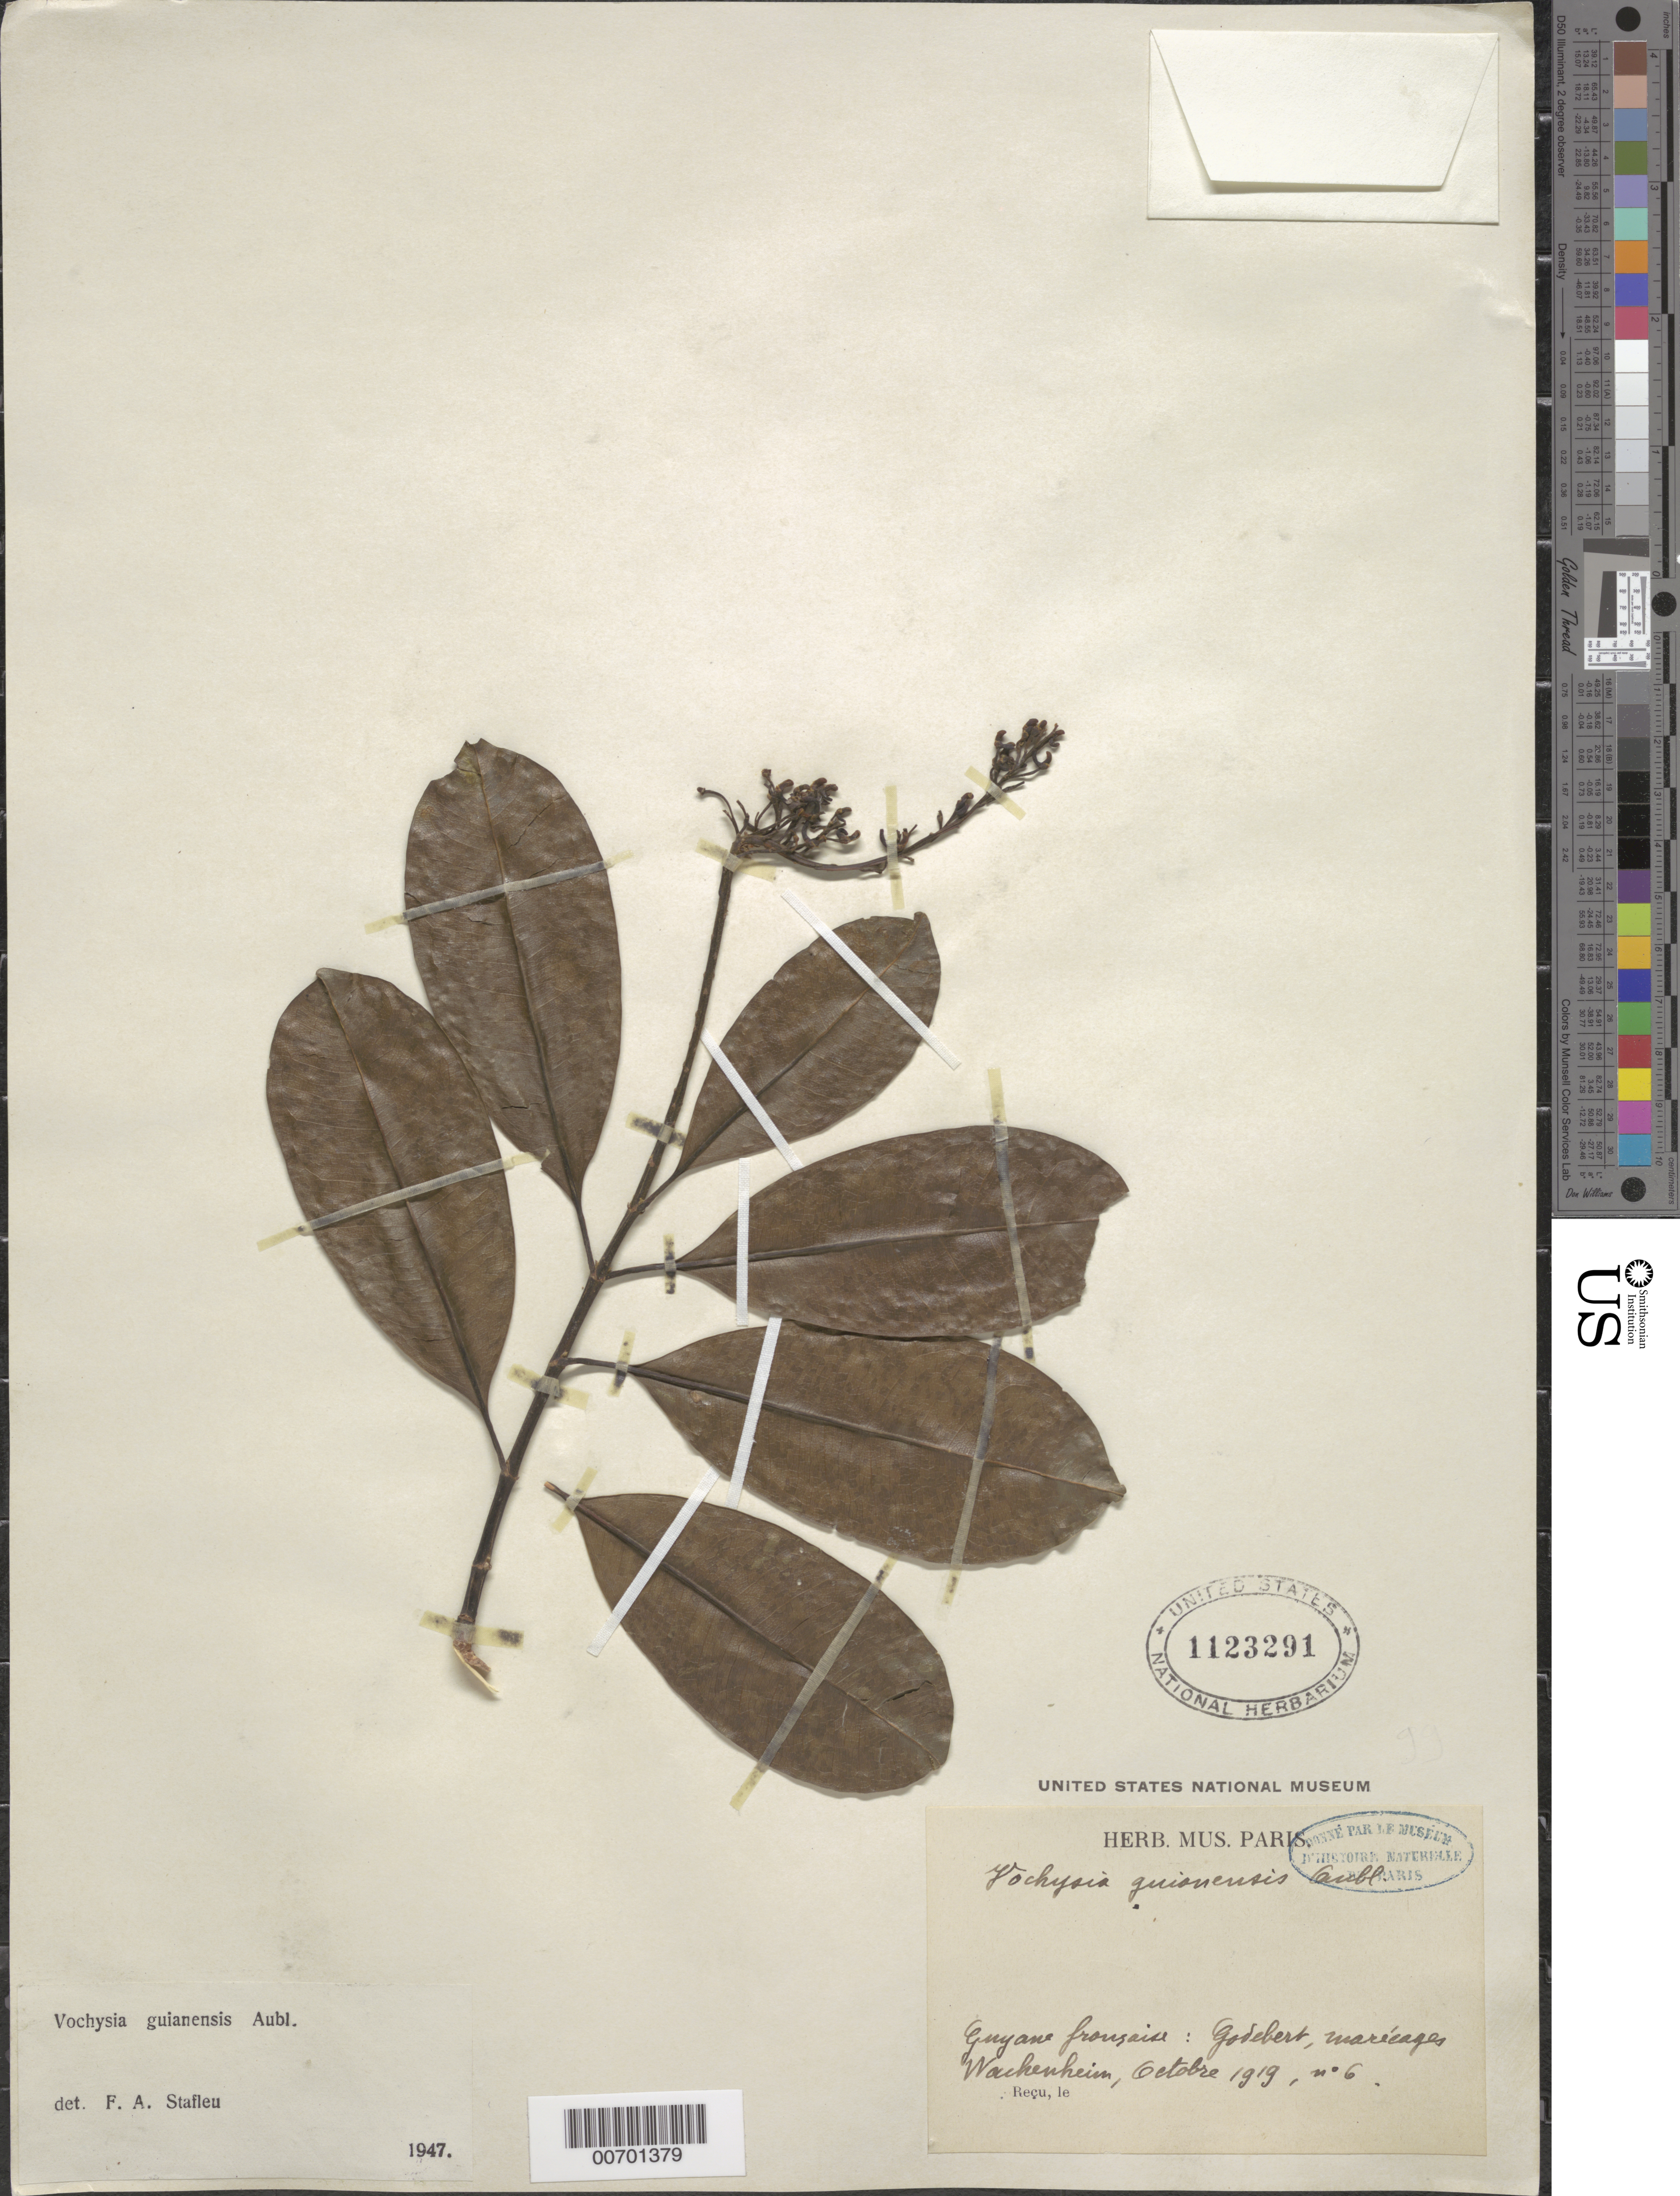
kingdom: Plantae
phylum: Tracheophyta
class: Magnoliopsida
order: Myrtales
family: Vochysiaceae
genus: Vochysia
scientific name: Vochysia guianensis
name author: Aubl.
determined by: Stafleu, F. A.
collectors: G. Wachenheim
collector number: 6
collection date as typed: Oct-19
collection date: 1919-10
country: French Guiana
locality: Godebert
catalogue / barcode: US 1123291